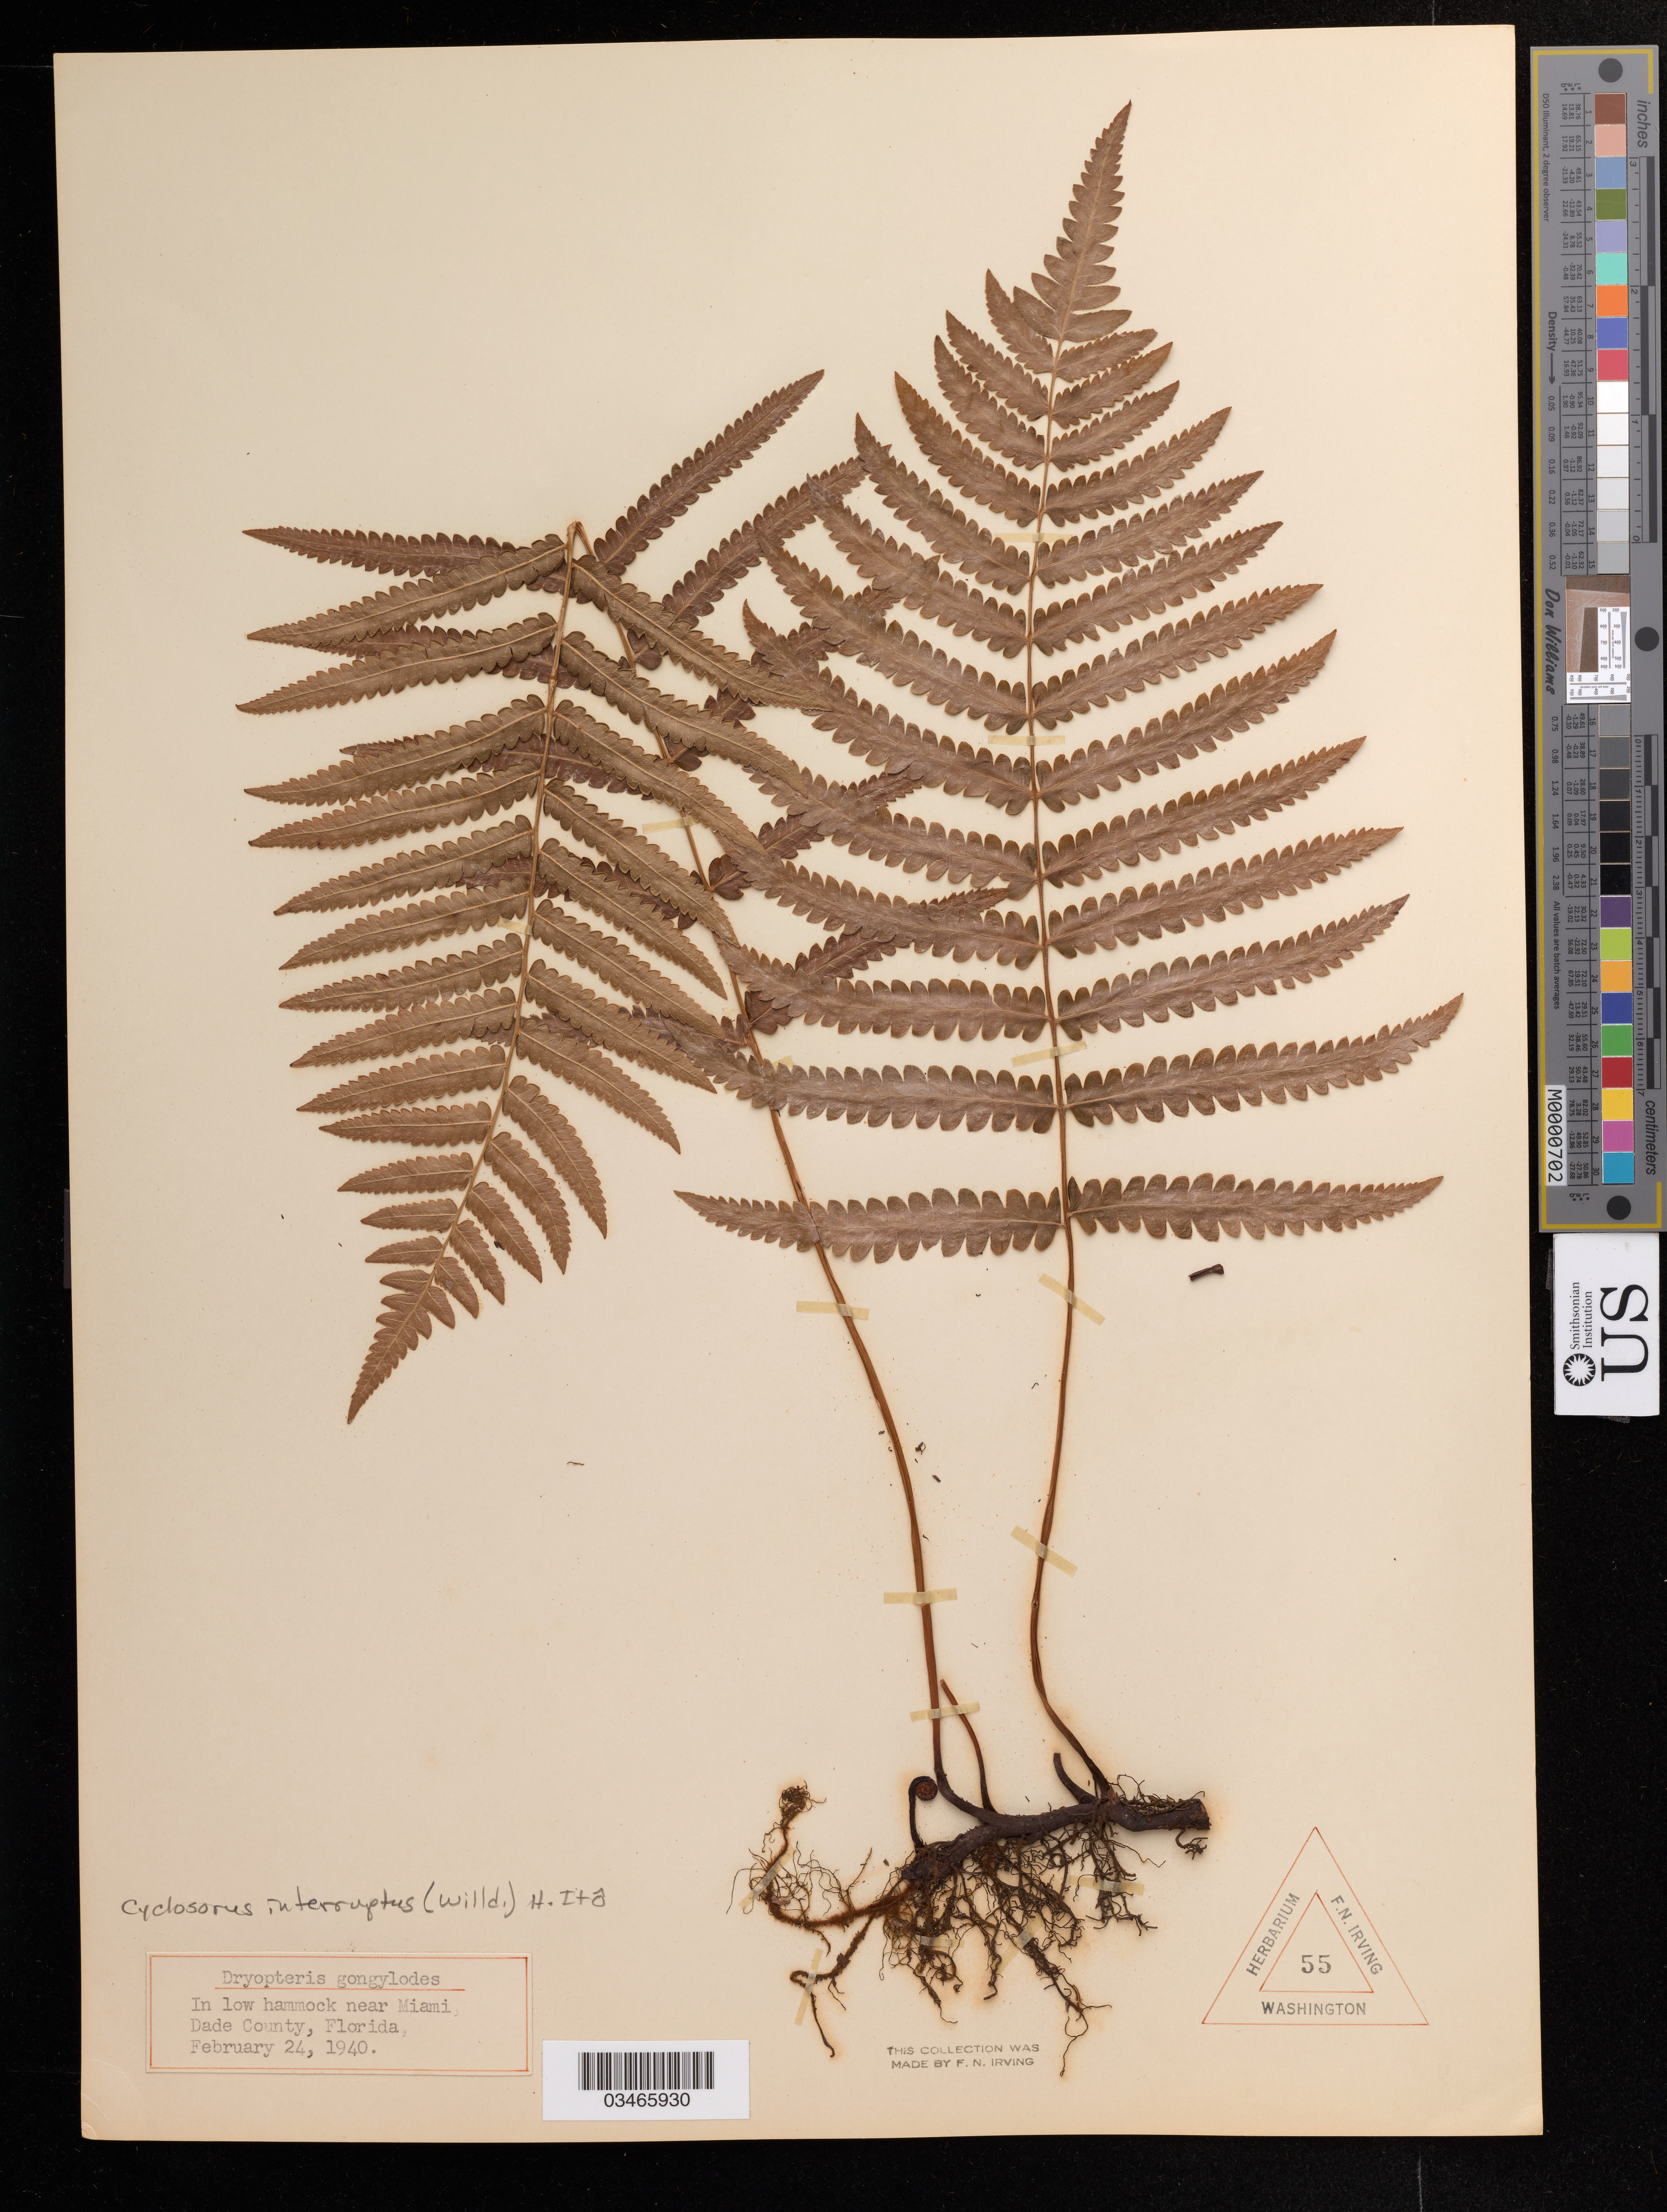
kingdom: Plantae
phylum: Tracheophyta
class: Polypodiopsida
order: Polypodiales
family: Thelypteridaceae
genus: Cyclosorus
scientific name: Cyclosorus interruptus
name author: (Willd.) H. Itô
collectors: F. Irving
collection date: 1940-02-24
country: United States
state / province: Florida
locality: In low hammock near Miami, Dade County.